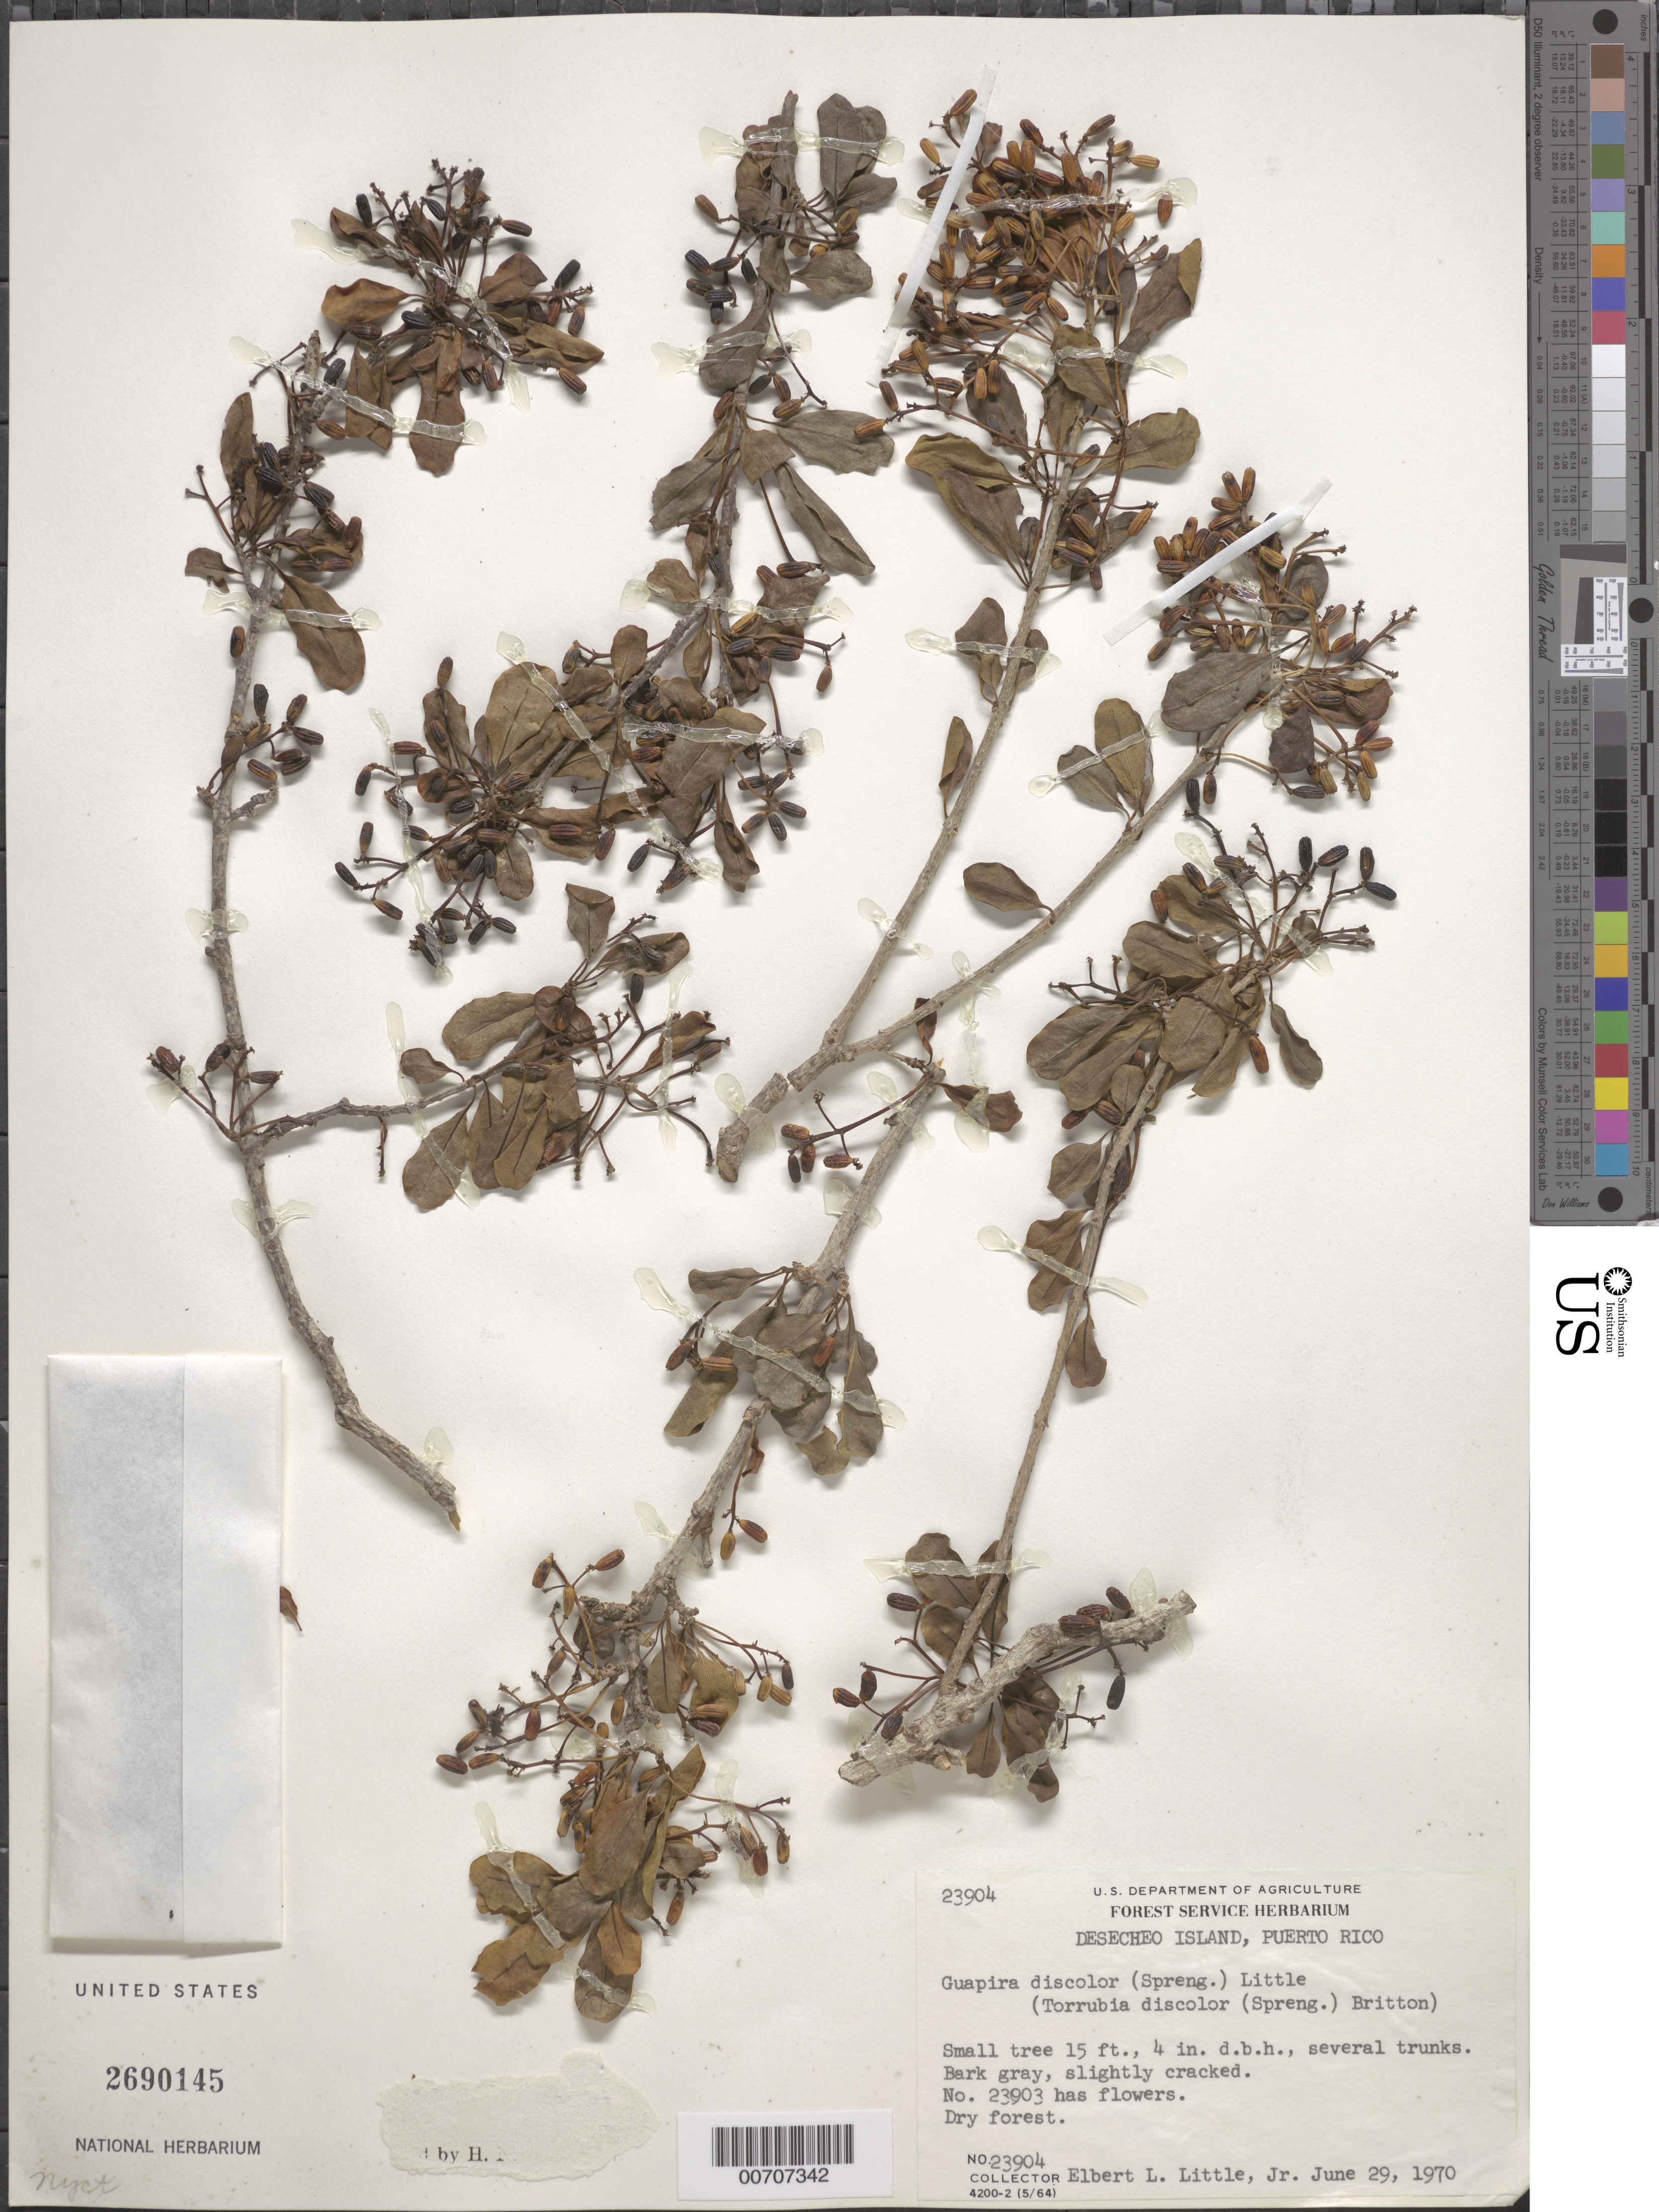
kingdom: Plantae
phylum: Tracheophyta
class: Magnoliopsida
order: Caryophyllales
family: Nyctaginaceae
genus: Guapira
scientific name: Guapira discolor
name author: (Spreng.) Little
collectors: E. L. Little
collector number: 23904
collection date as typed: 29 Jun 1970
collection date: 1970-06-29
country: Puerto Rico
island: Desecheo Island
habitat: Dry forest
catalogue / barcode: US 2690145